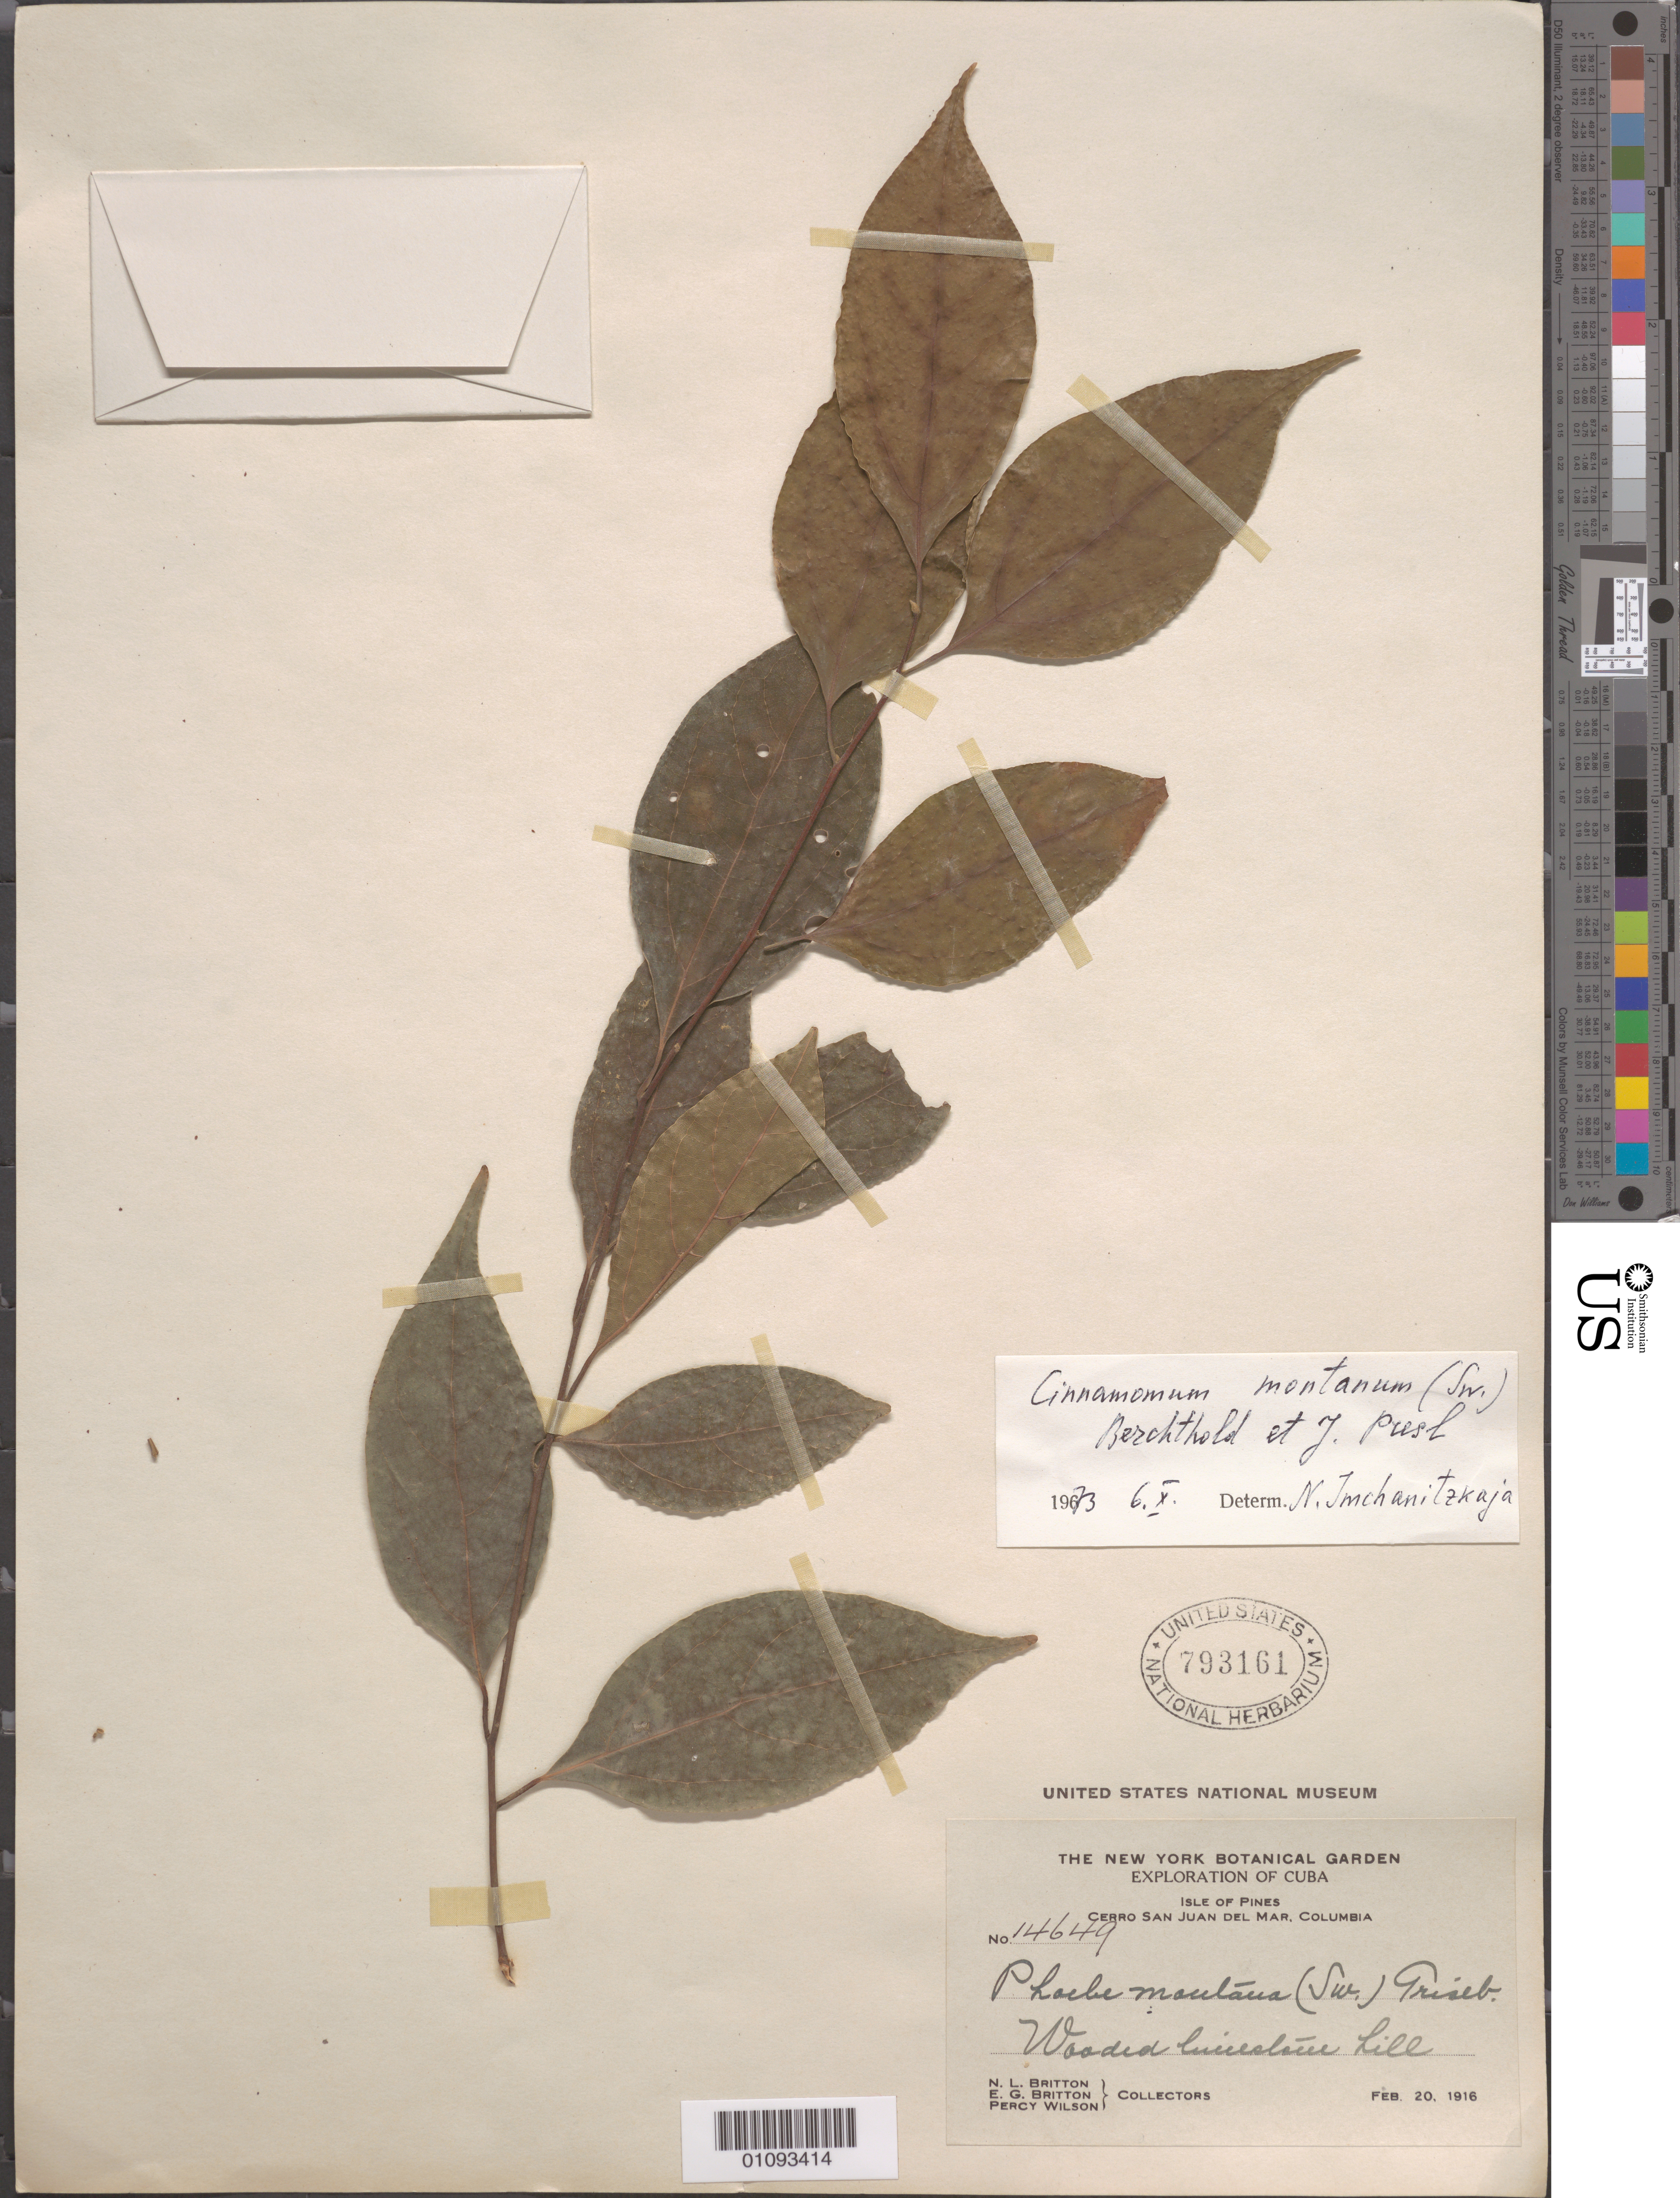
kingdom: Plantae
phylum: Tracheophyta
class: Magnoliopsida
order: Laurales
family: Lauraceae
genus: Cinnamomum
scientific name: Cinnamomum montanum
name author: (Sw.) J. Presl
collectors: N. Britton, E. G. Britton & P. Wilson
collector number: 14649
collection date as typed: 20 Feb 1918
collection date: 1918-02-20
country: Cuba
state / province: Isla de La Juventud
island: Isla de la Juventud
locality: Isle of Pines, Cerro San Juan del Mar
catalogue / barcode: US 793161